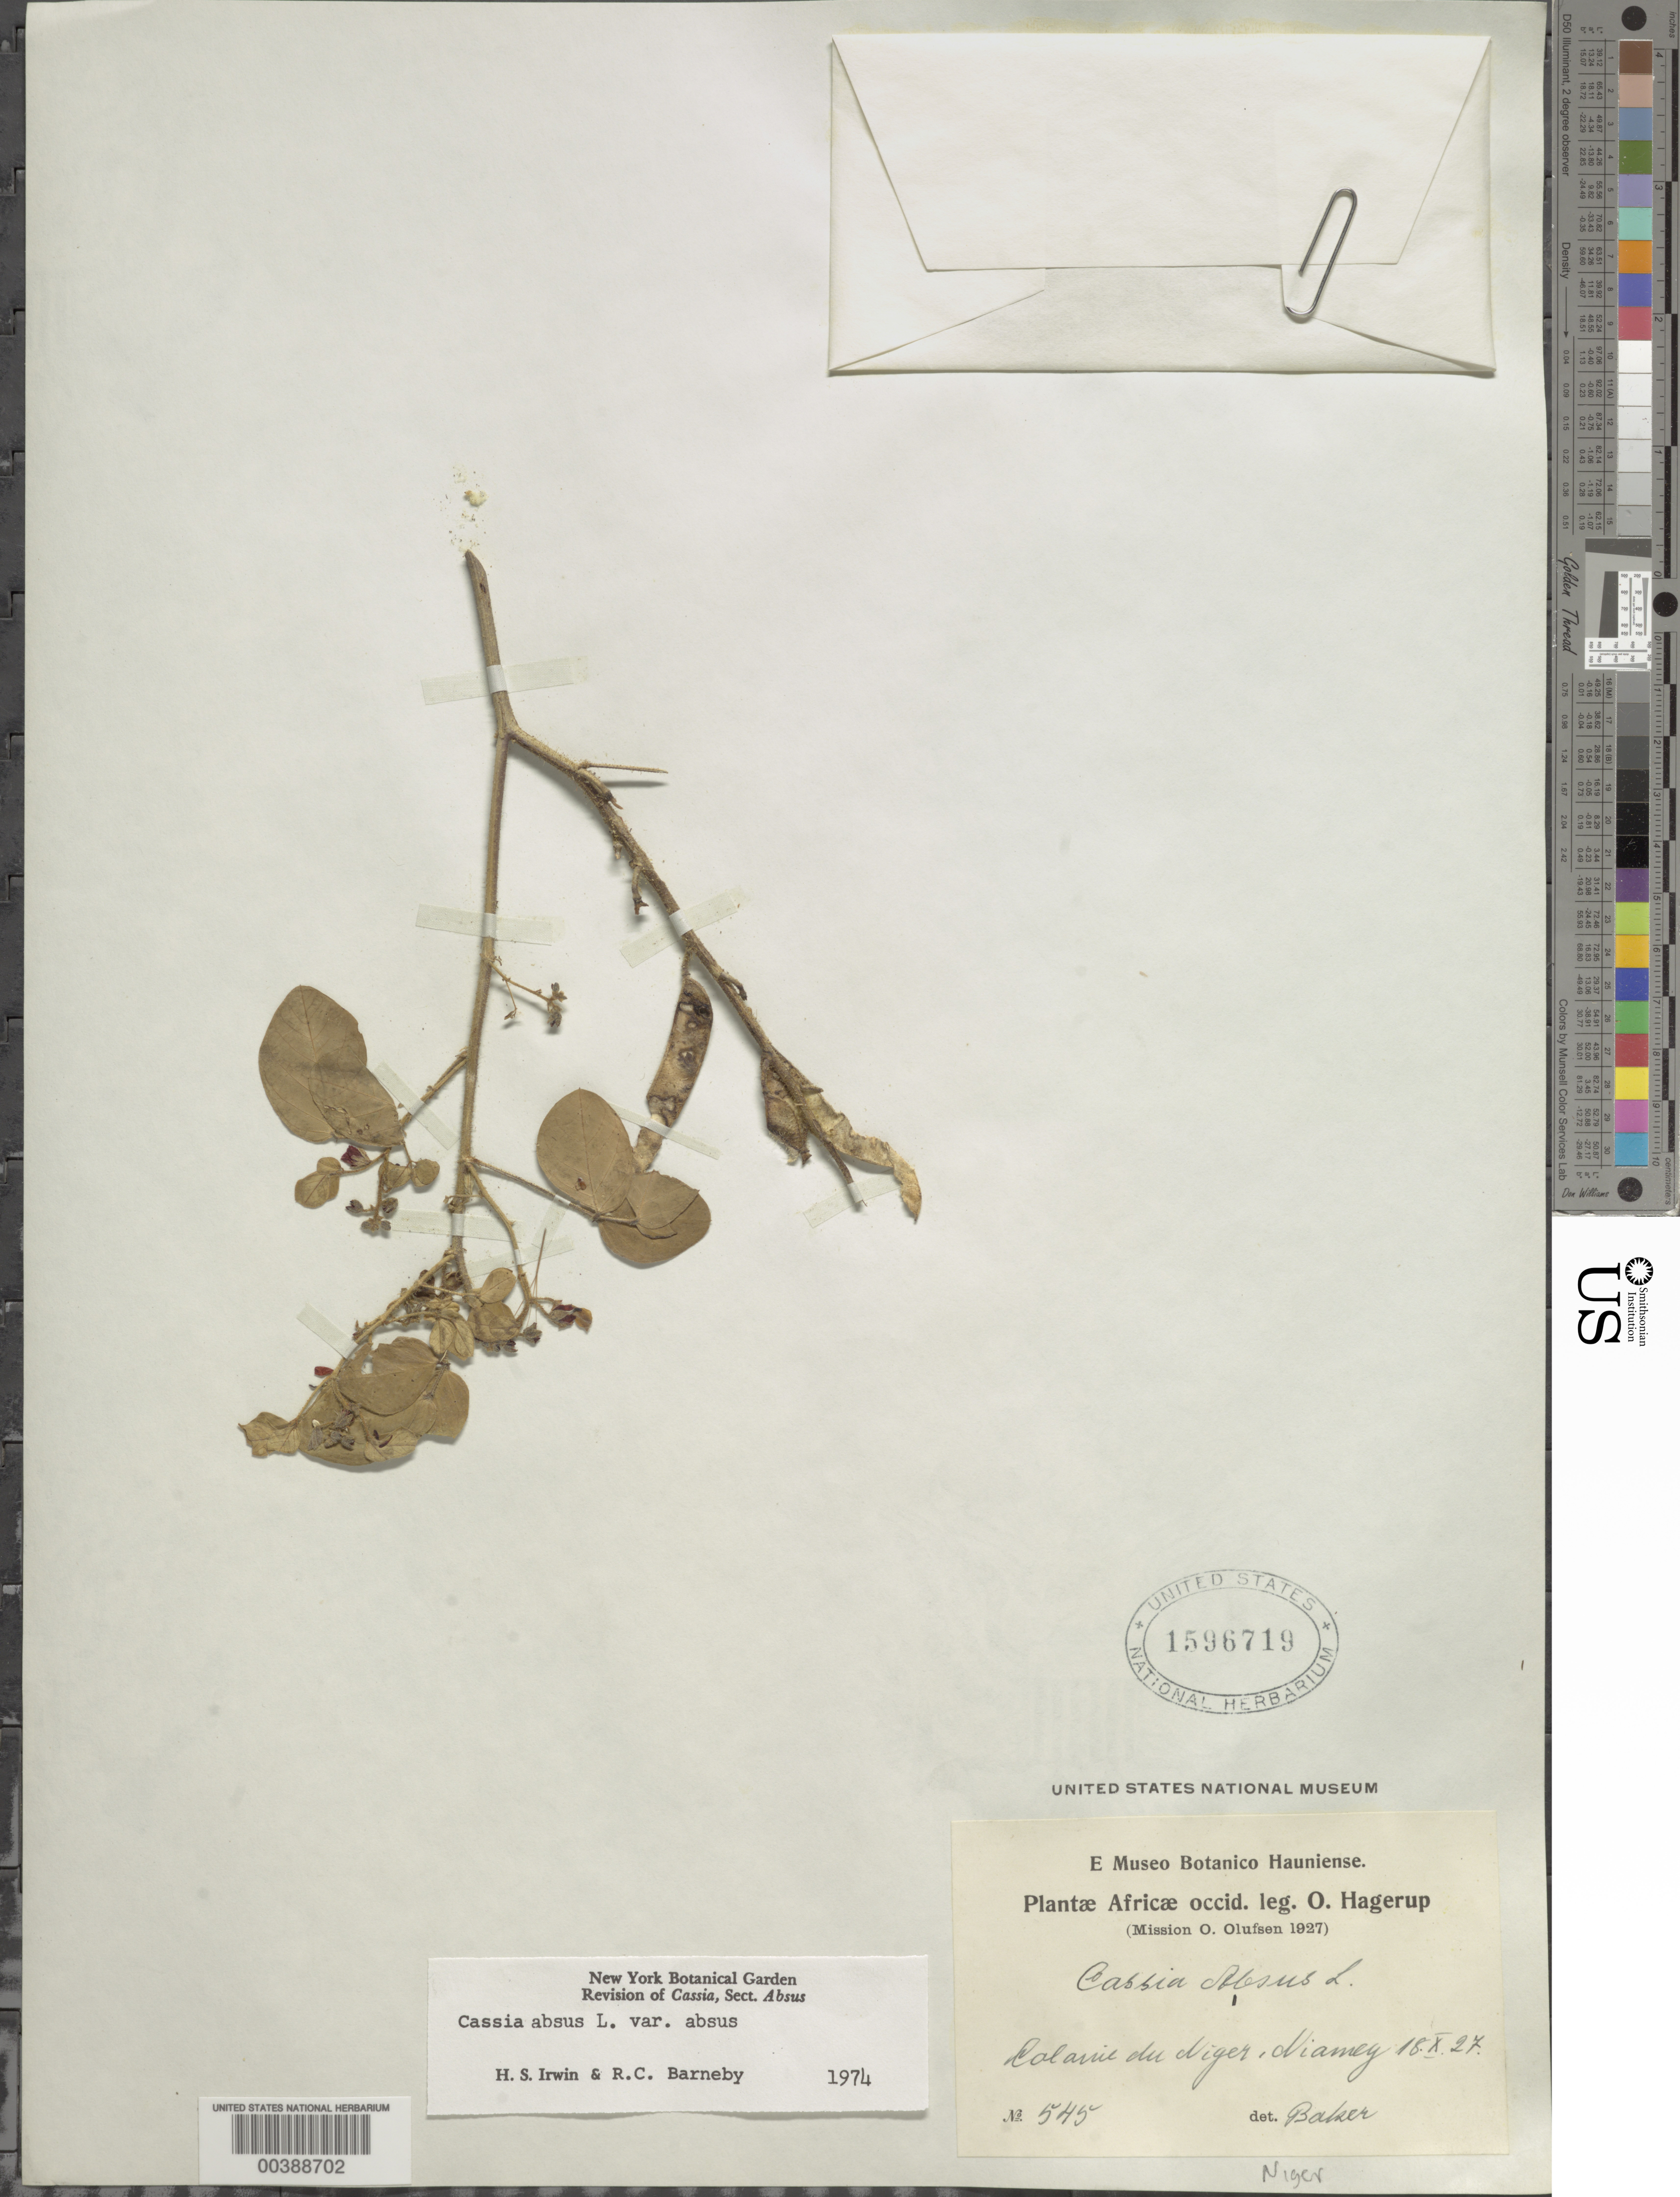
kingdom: Plantae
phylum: Tracheophyta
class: Magnoliopsida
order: Fabales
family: Fabaceae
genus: Chamaecrista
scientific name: Chamaecrista absus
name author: (L.) H.S. Irwin & Barneby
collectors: O. Hagerup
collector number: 545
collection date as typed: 18 Oct 1927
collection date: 1927-10-18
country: Niger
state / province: Niamey / Tillabéri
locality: Colanie du niger, niamey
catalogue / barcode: US 1596719